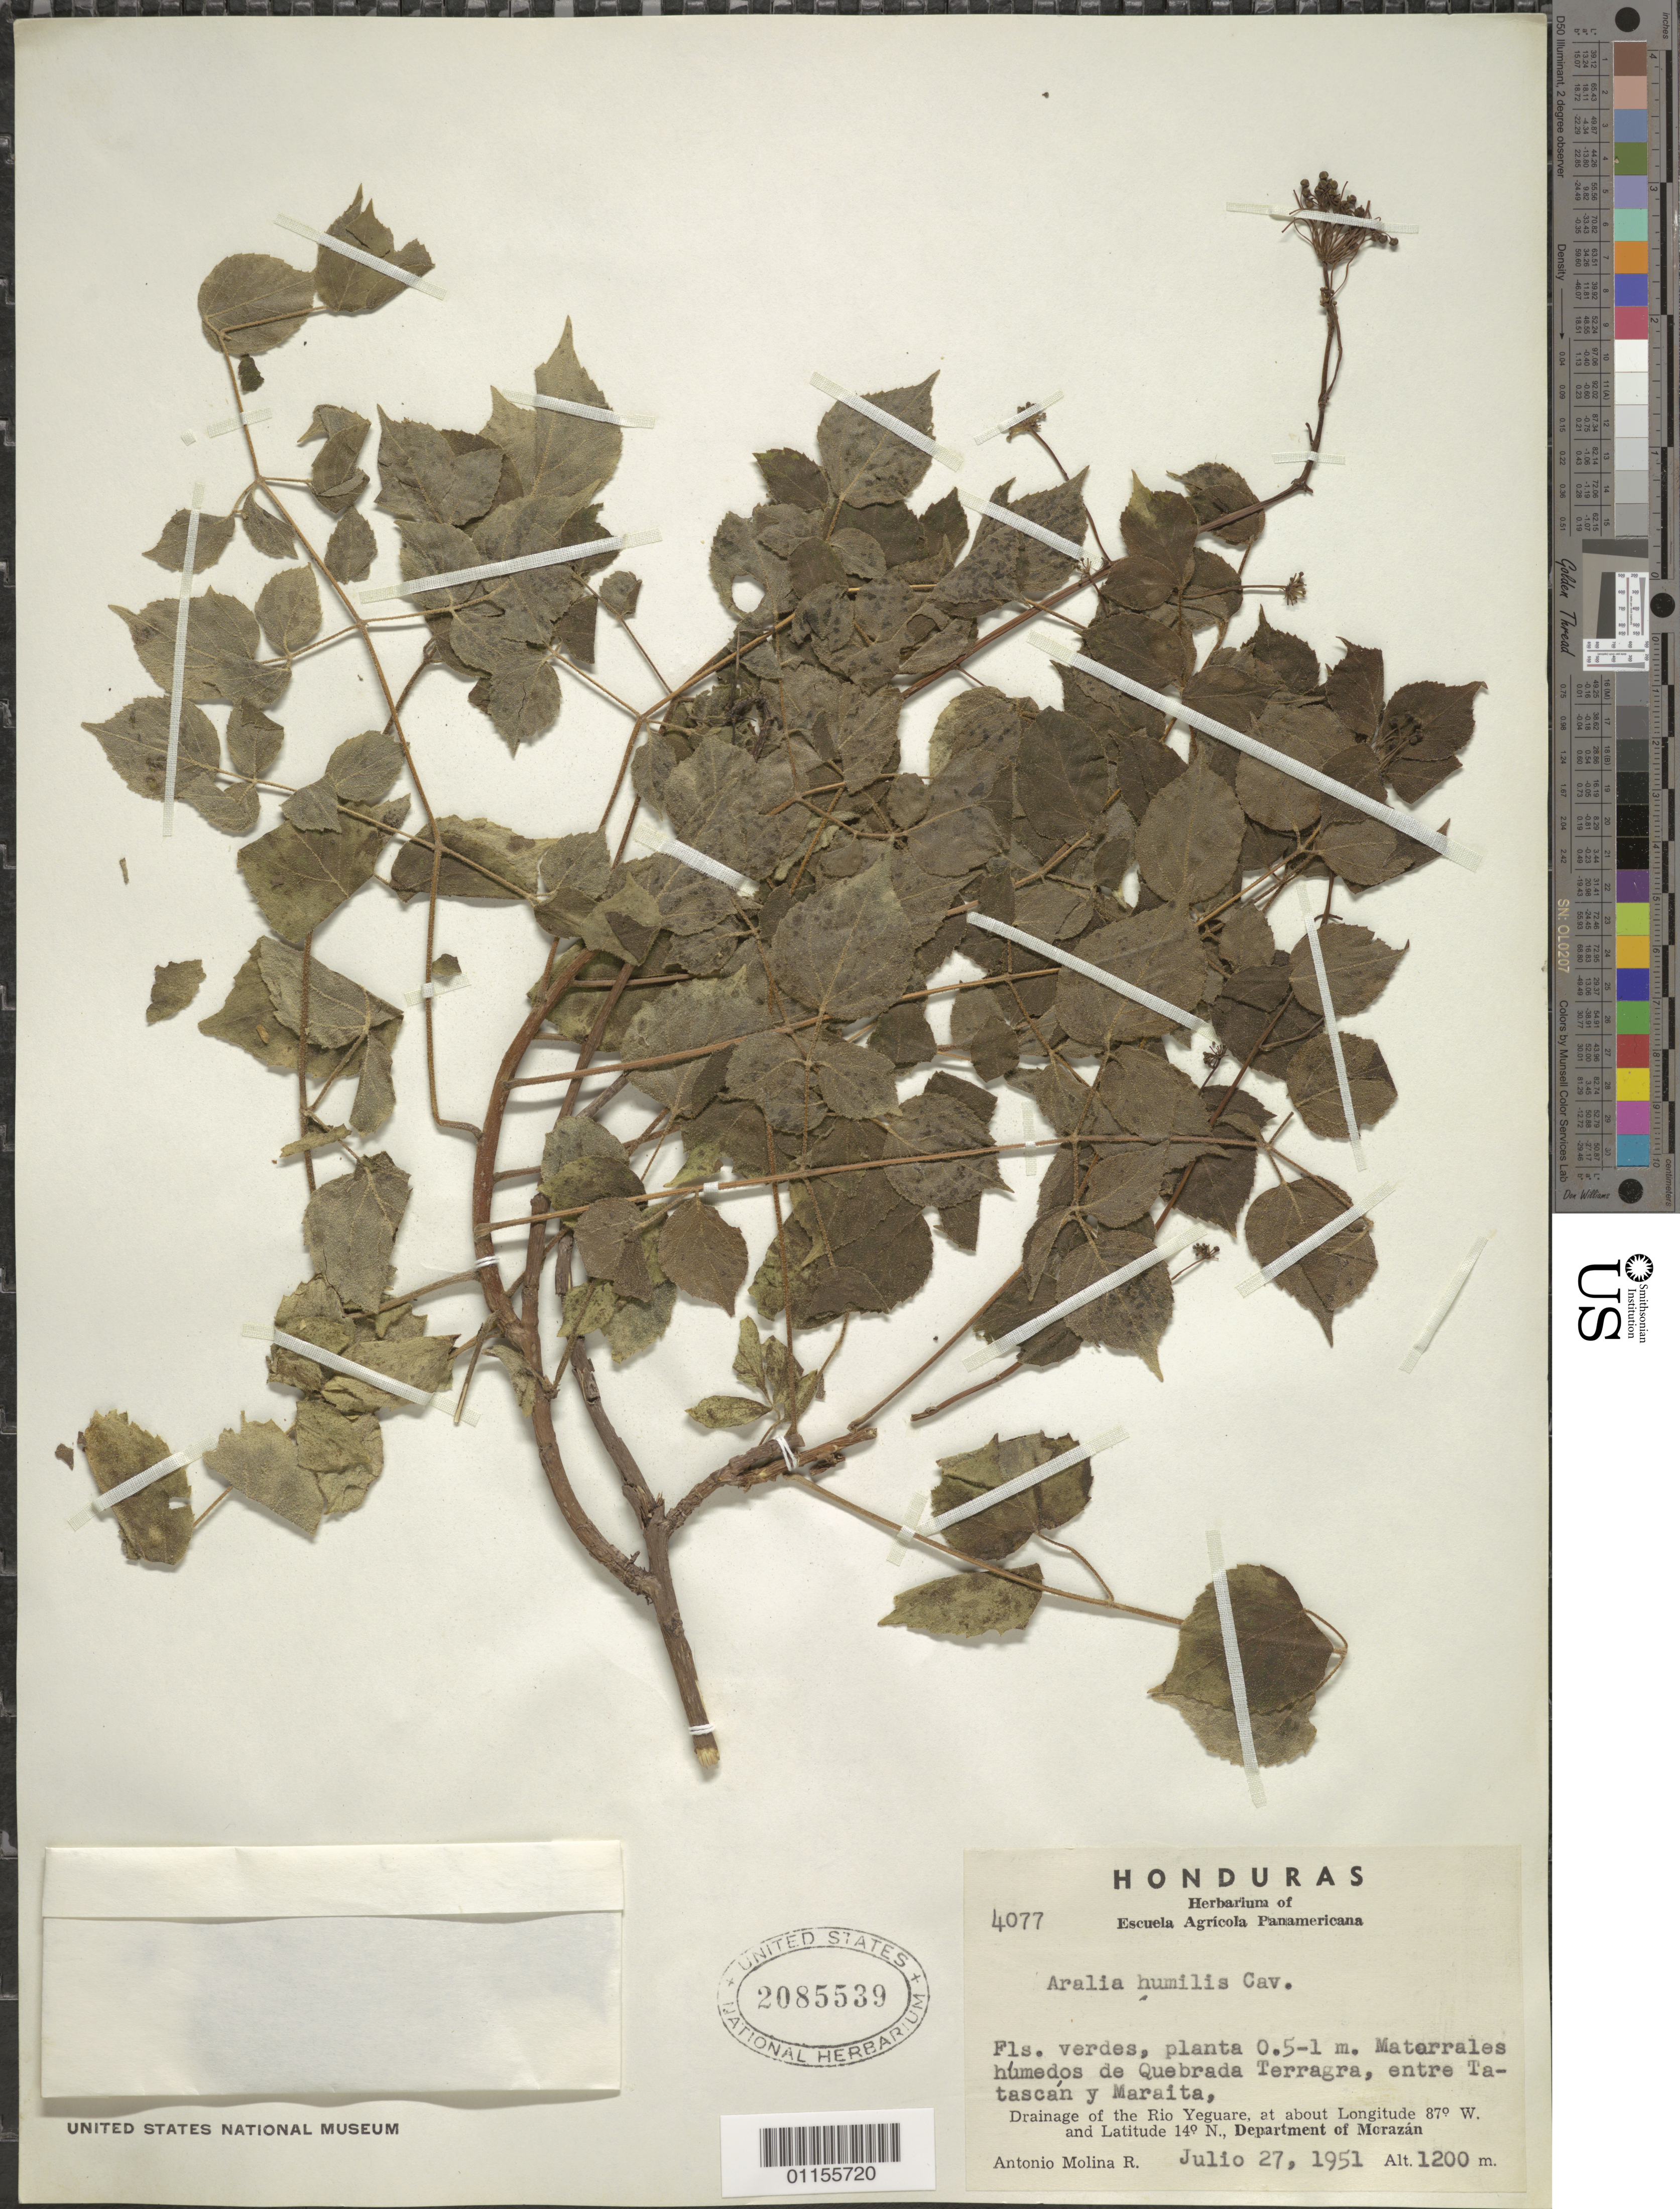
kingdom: Plantae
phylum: Tracheophyta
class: Magnoliopsida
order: Apiales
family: Araliaceae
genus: Aralia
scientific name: Aralia humilis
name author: Cav.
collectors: A. Molina R.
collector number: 4077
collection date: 1951-07-27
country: Honduras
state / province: Fco. Morazán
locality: Entre Tatascan y Maraita. Drainage of the Rio Yeguare.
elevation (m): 1200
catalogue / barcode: US 2085539